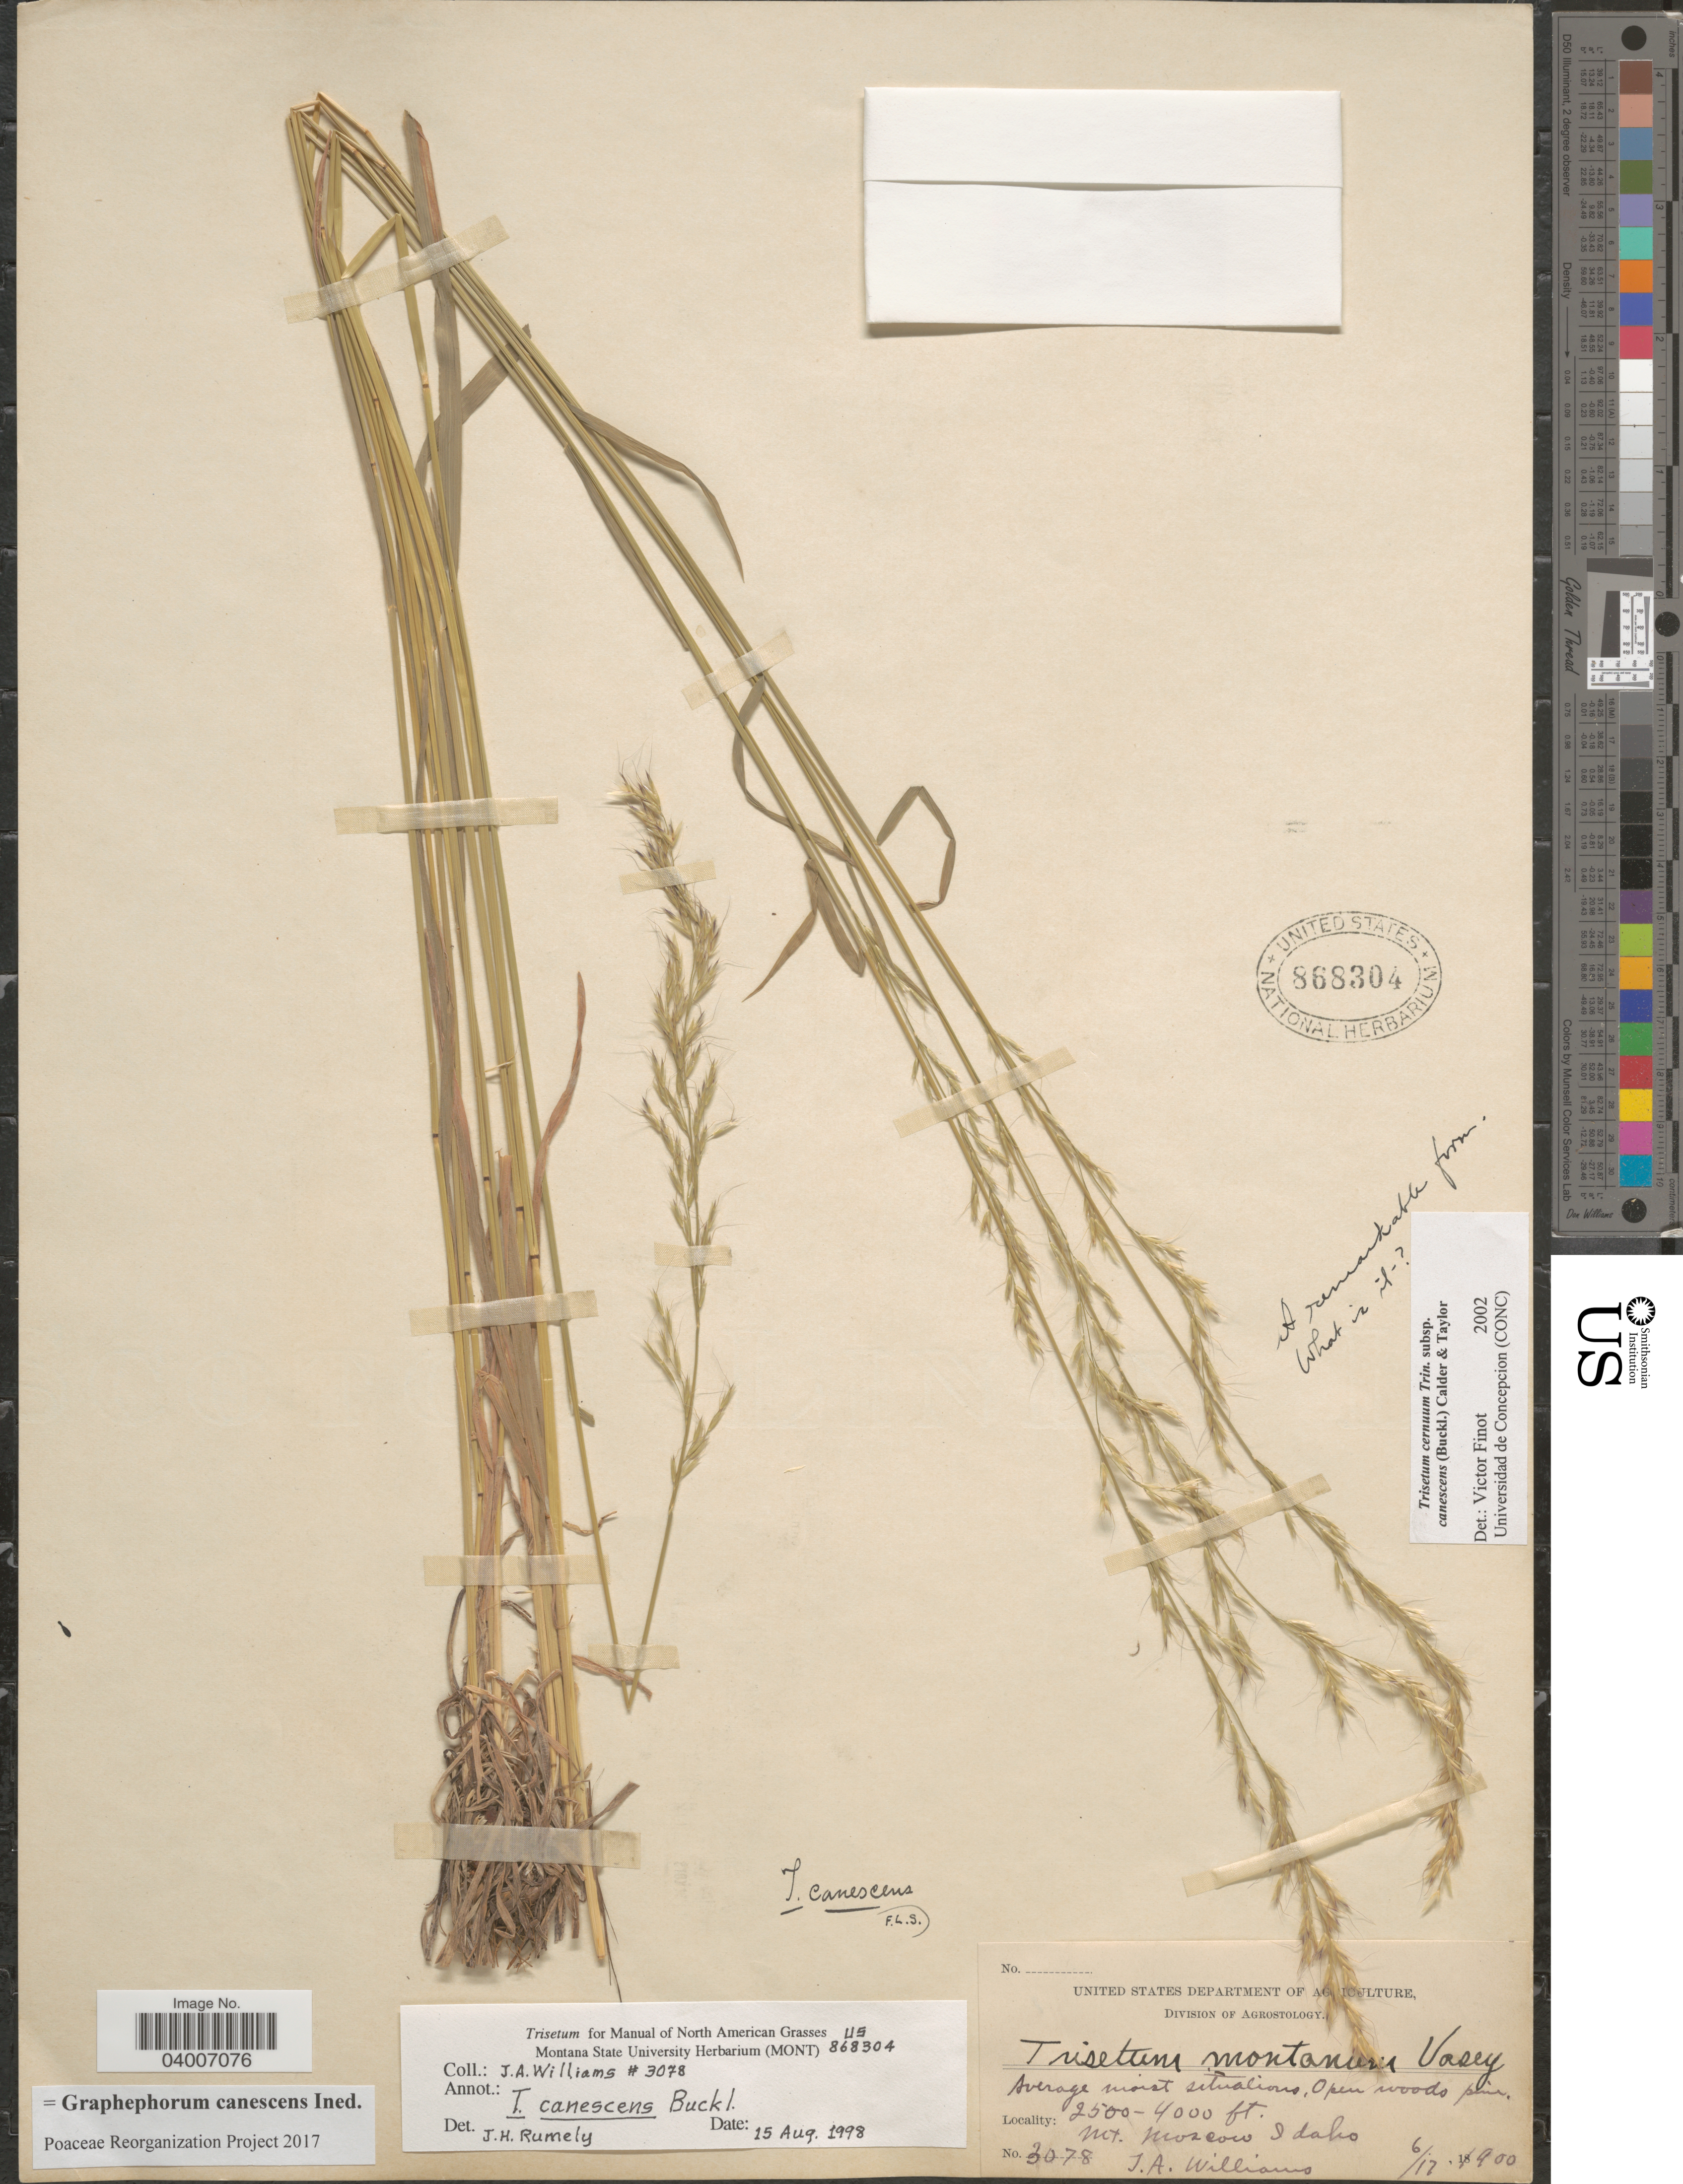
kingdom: Plantae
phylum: Tracheophyta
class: Liliopsida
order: Poales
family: Poaceae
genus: Graphephorum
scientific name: Graphephorum canescens ined.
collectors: T. A. Williams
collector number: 3078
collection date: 1900-06-17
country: United States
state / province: Idaho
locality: Mt. Moscow.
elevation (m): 762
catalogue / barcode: US 868304